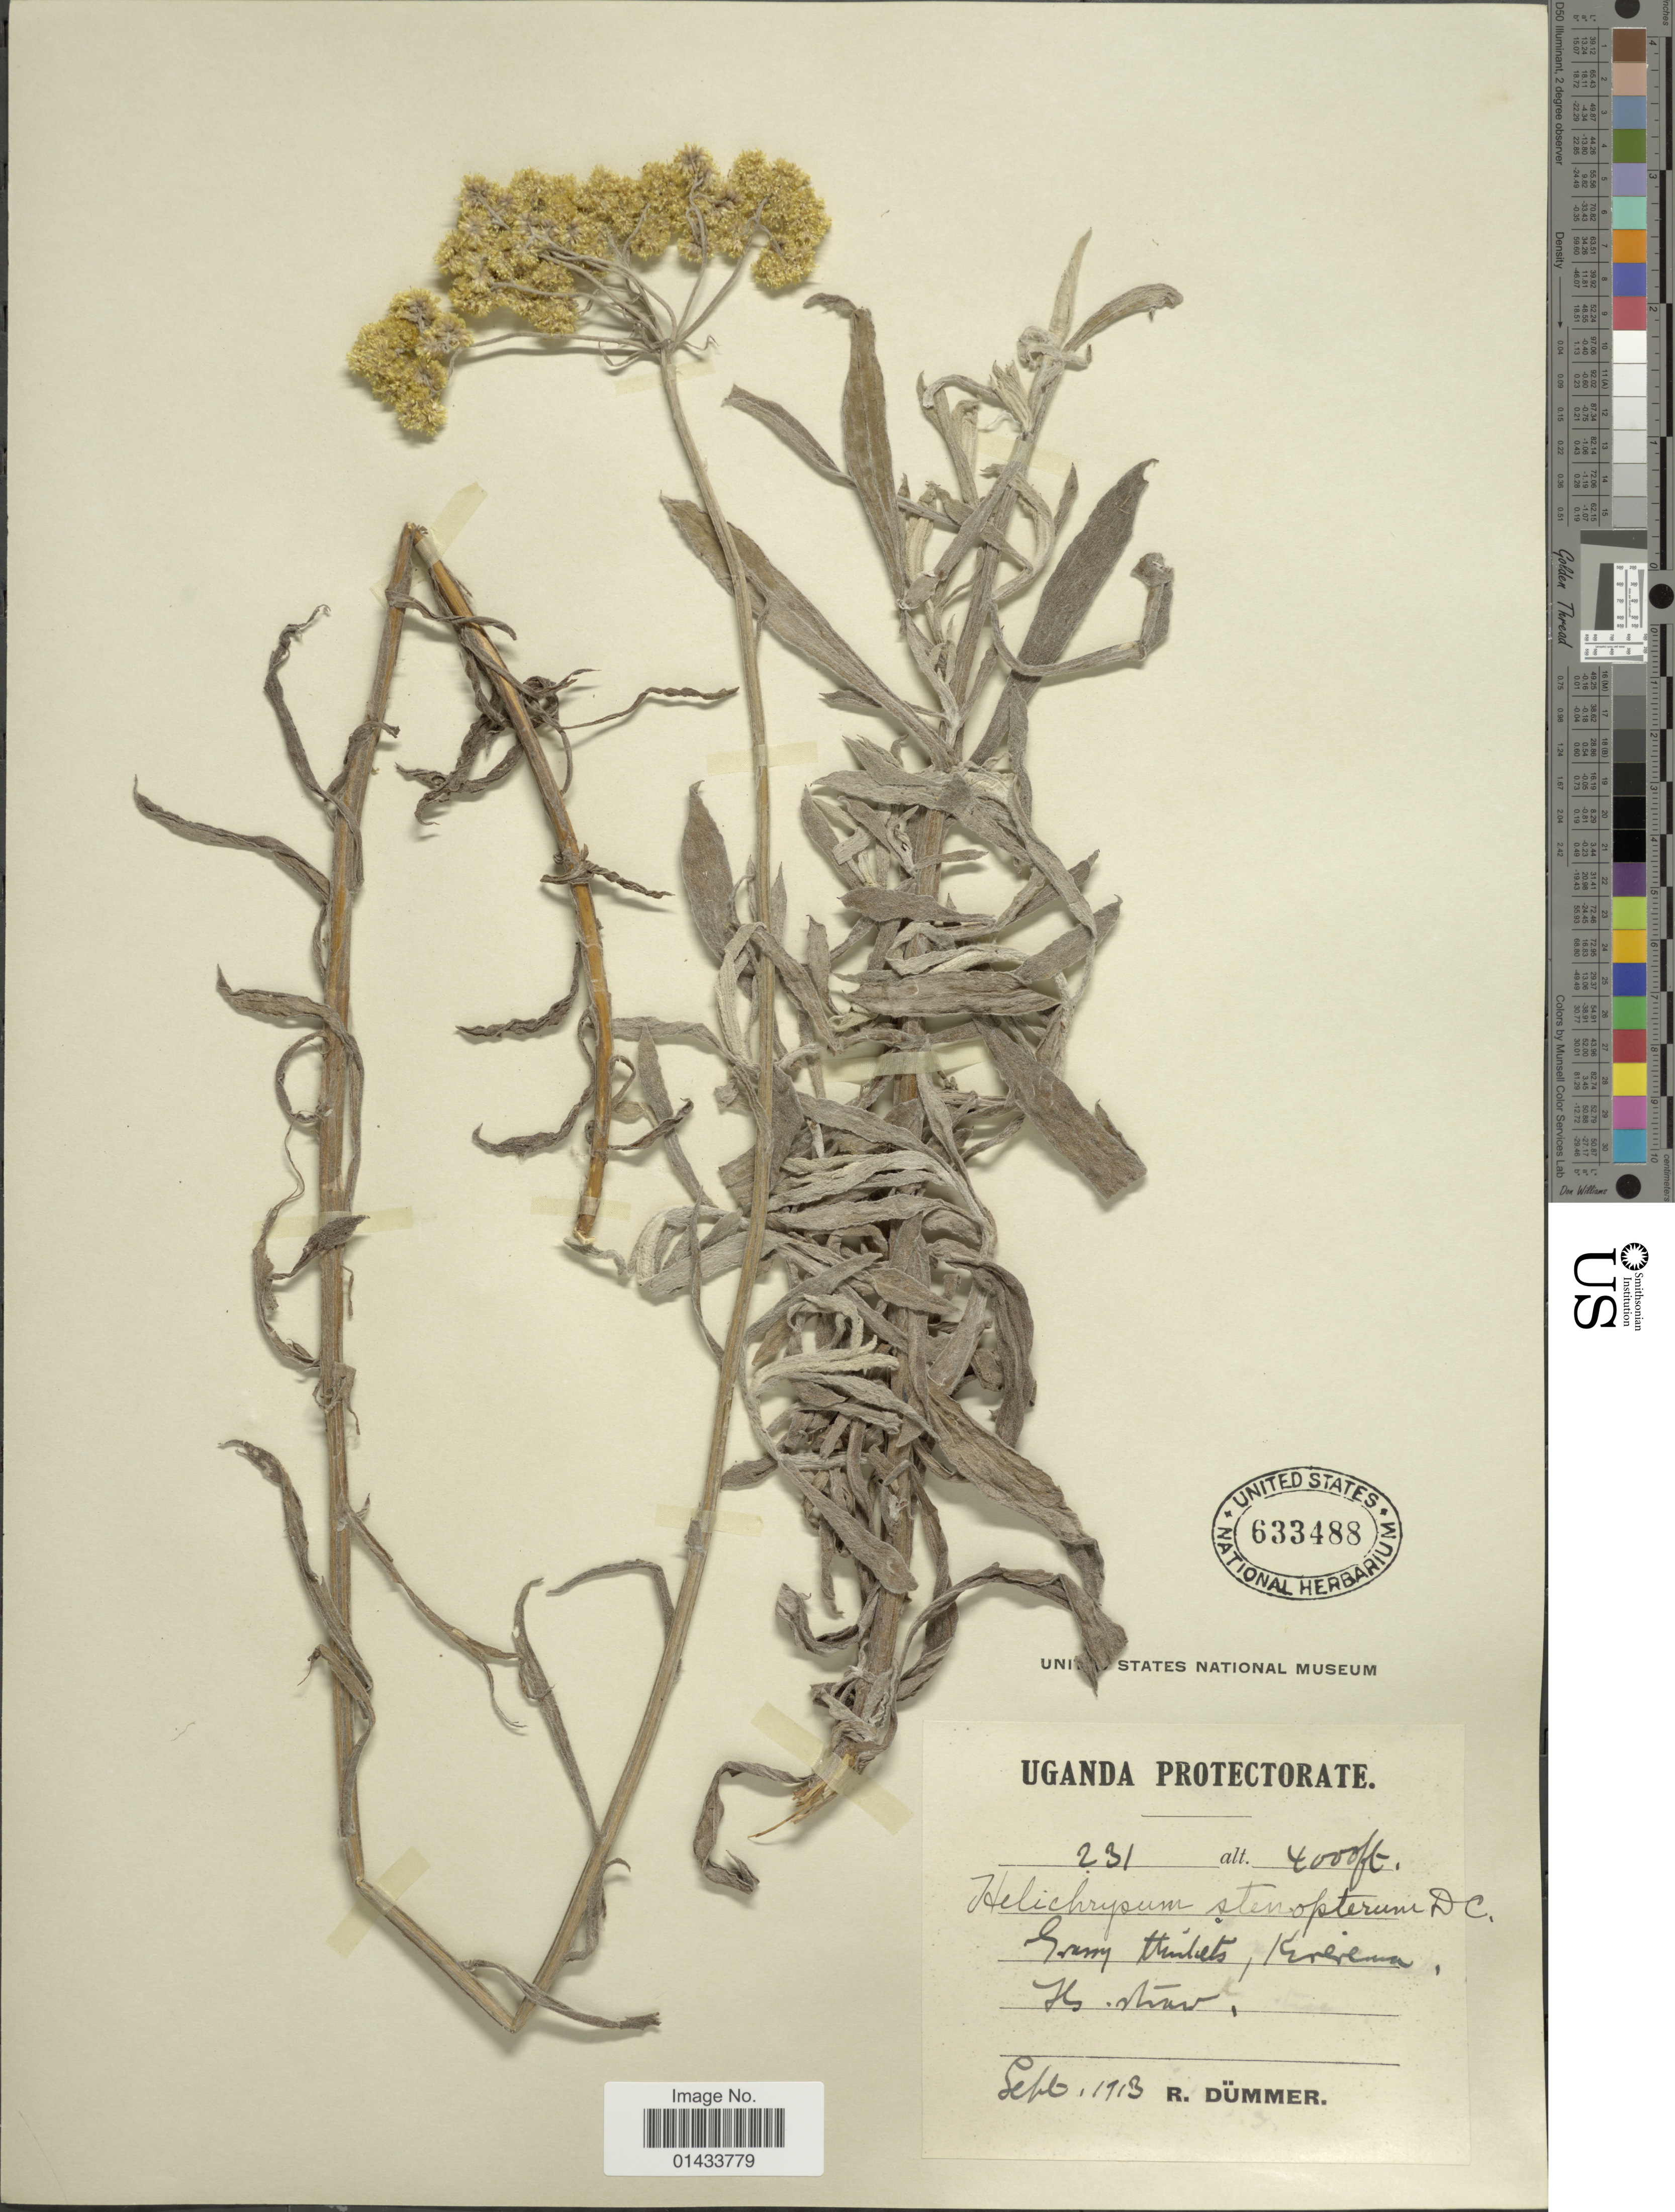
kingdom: Plantae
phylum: Tracheophyta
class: Magnoliopsida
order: Asterales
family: Asteraceae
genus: Helichrysum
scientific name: Helichrysum stenopterum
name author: DC.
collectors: R. A. Dümmer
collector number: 231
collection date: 1913-09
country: Uganda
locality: Grassy thickets, Kirerema.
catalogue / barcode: US 633488